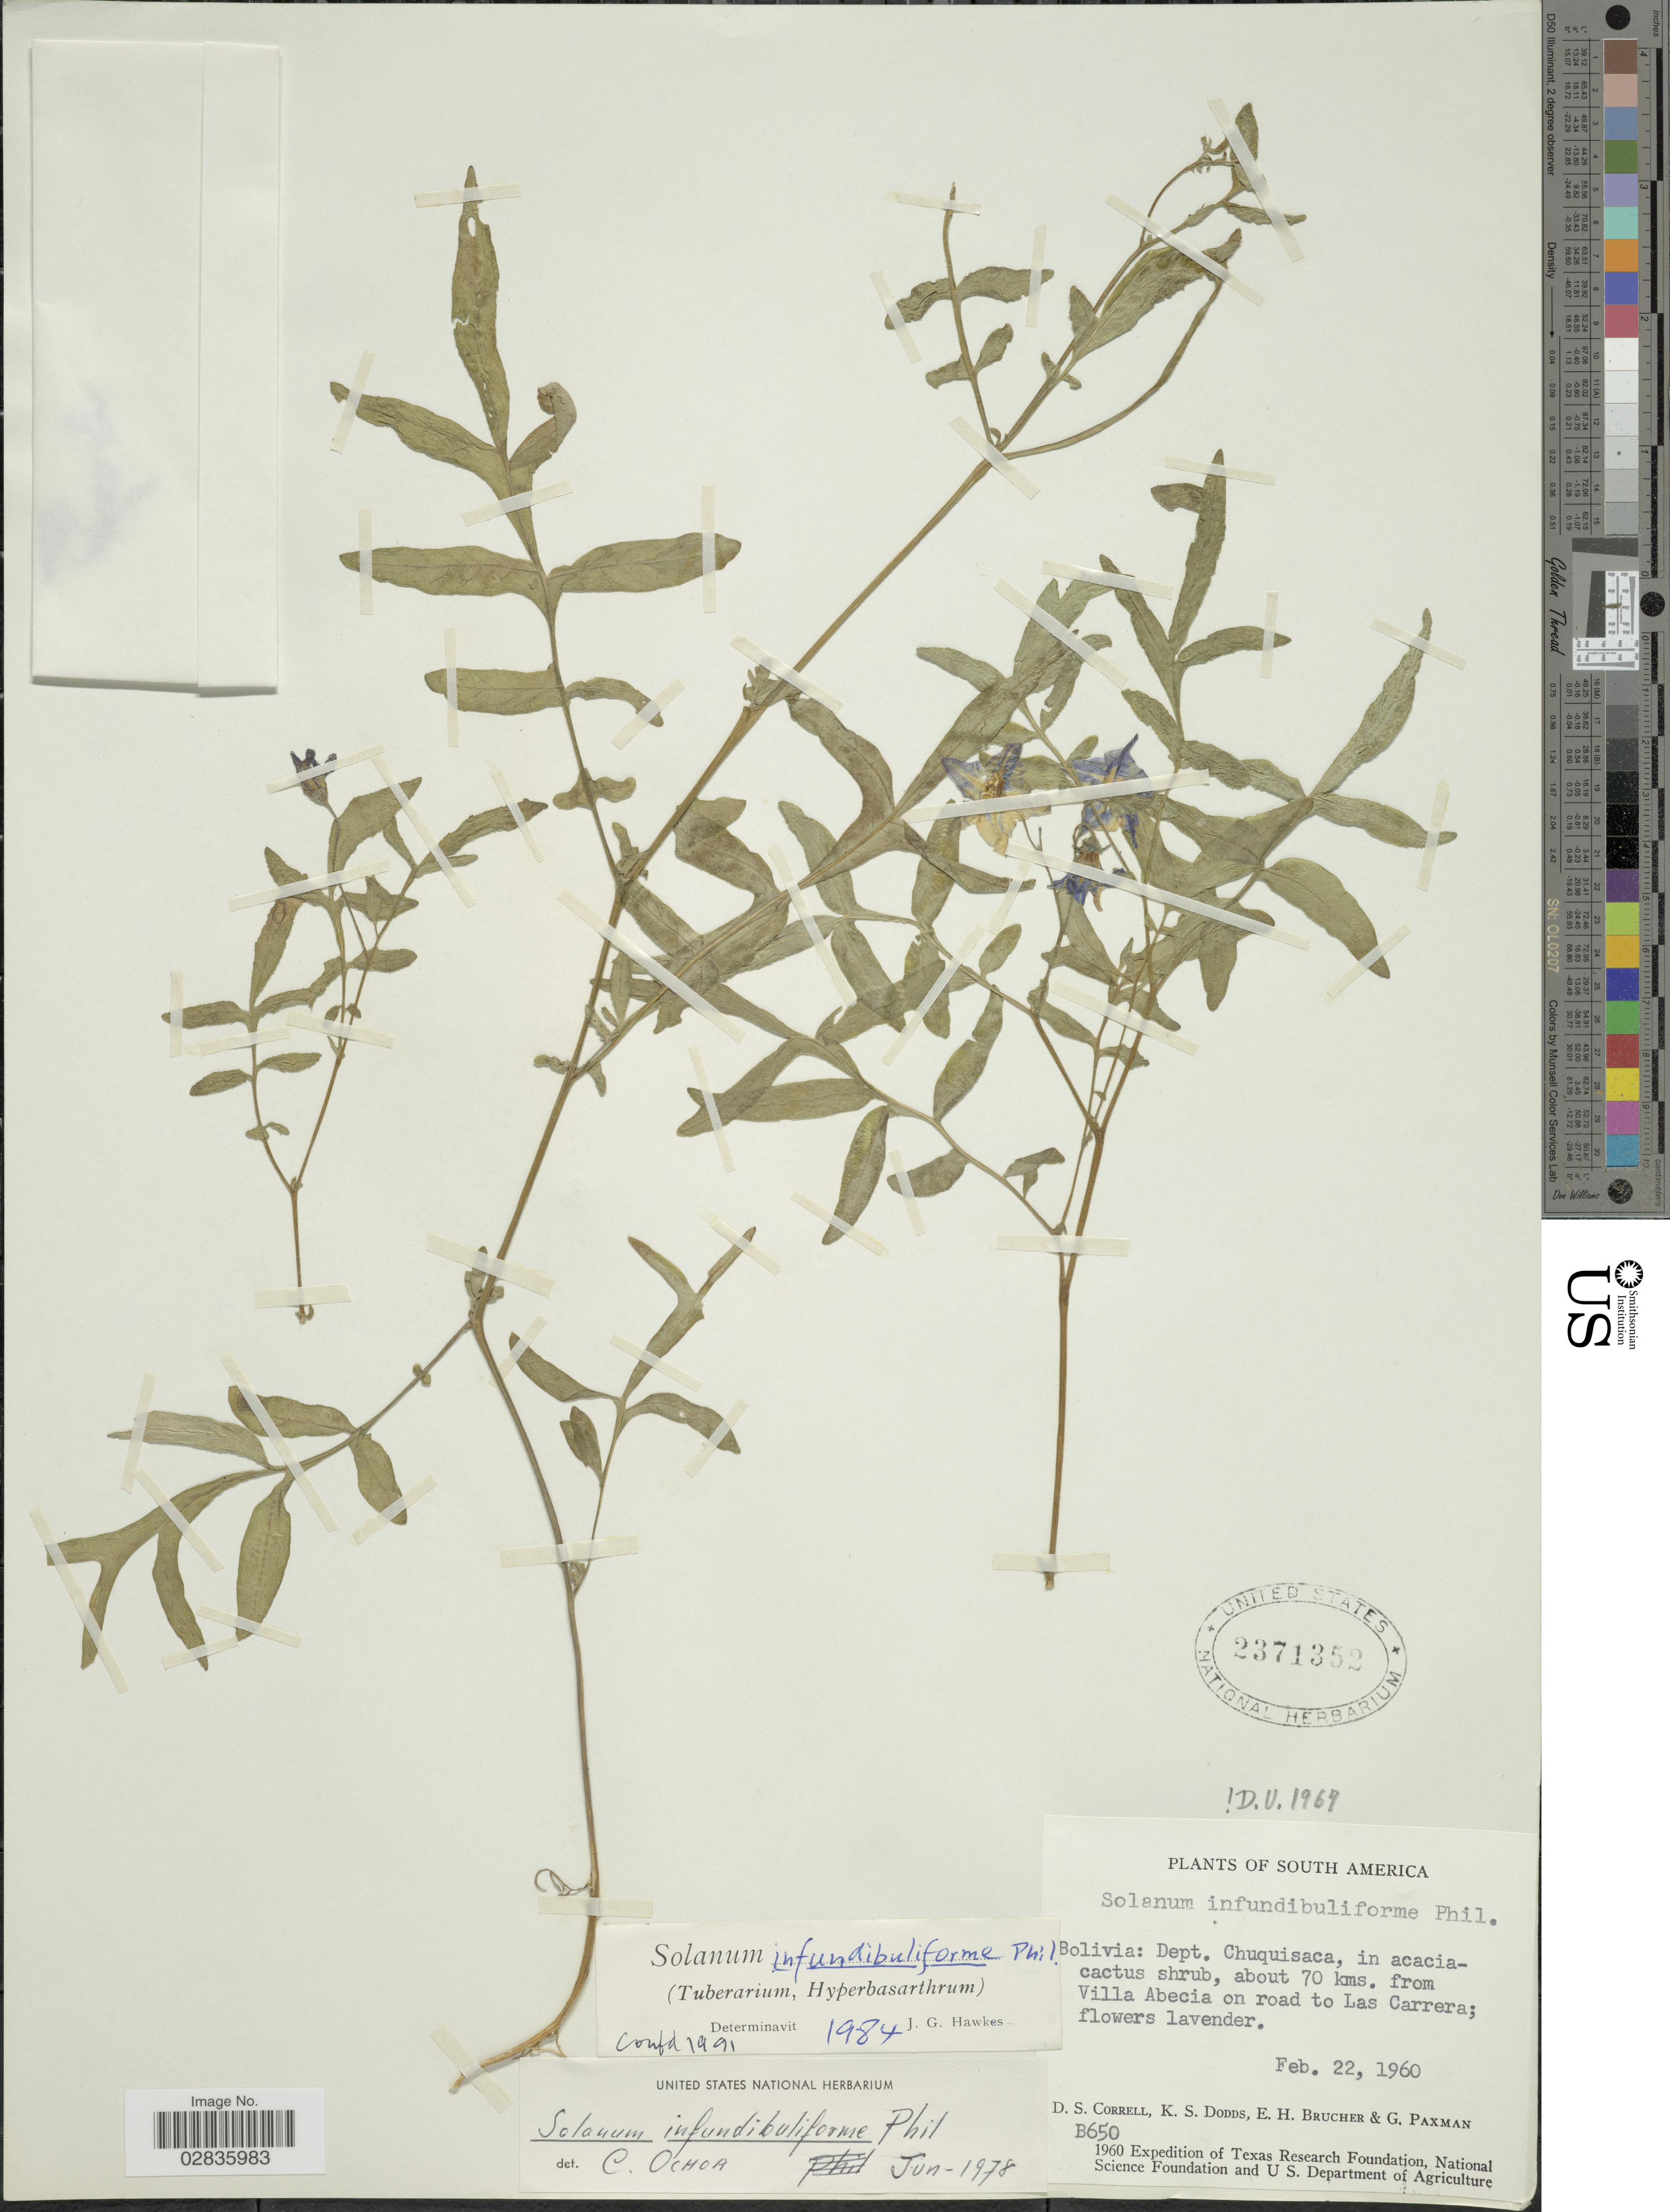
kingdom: Plantae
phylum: Tracheophyta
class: Magnoliopsida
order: Solanales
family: Solanaceae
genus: Solanum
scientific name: Solanum infundibuliforme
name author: Phil.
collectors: D. S. Correll, K. Dodds, E. Brucher & G. Paxman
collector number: B650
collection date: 1960-02-22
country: Bolivia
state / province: Chuquisaca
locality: Dept. Chuquisaca, about 70 kms. from Villa Abecia on road to Las Carrera.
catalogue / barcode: US 2371352